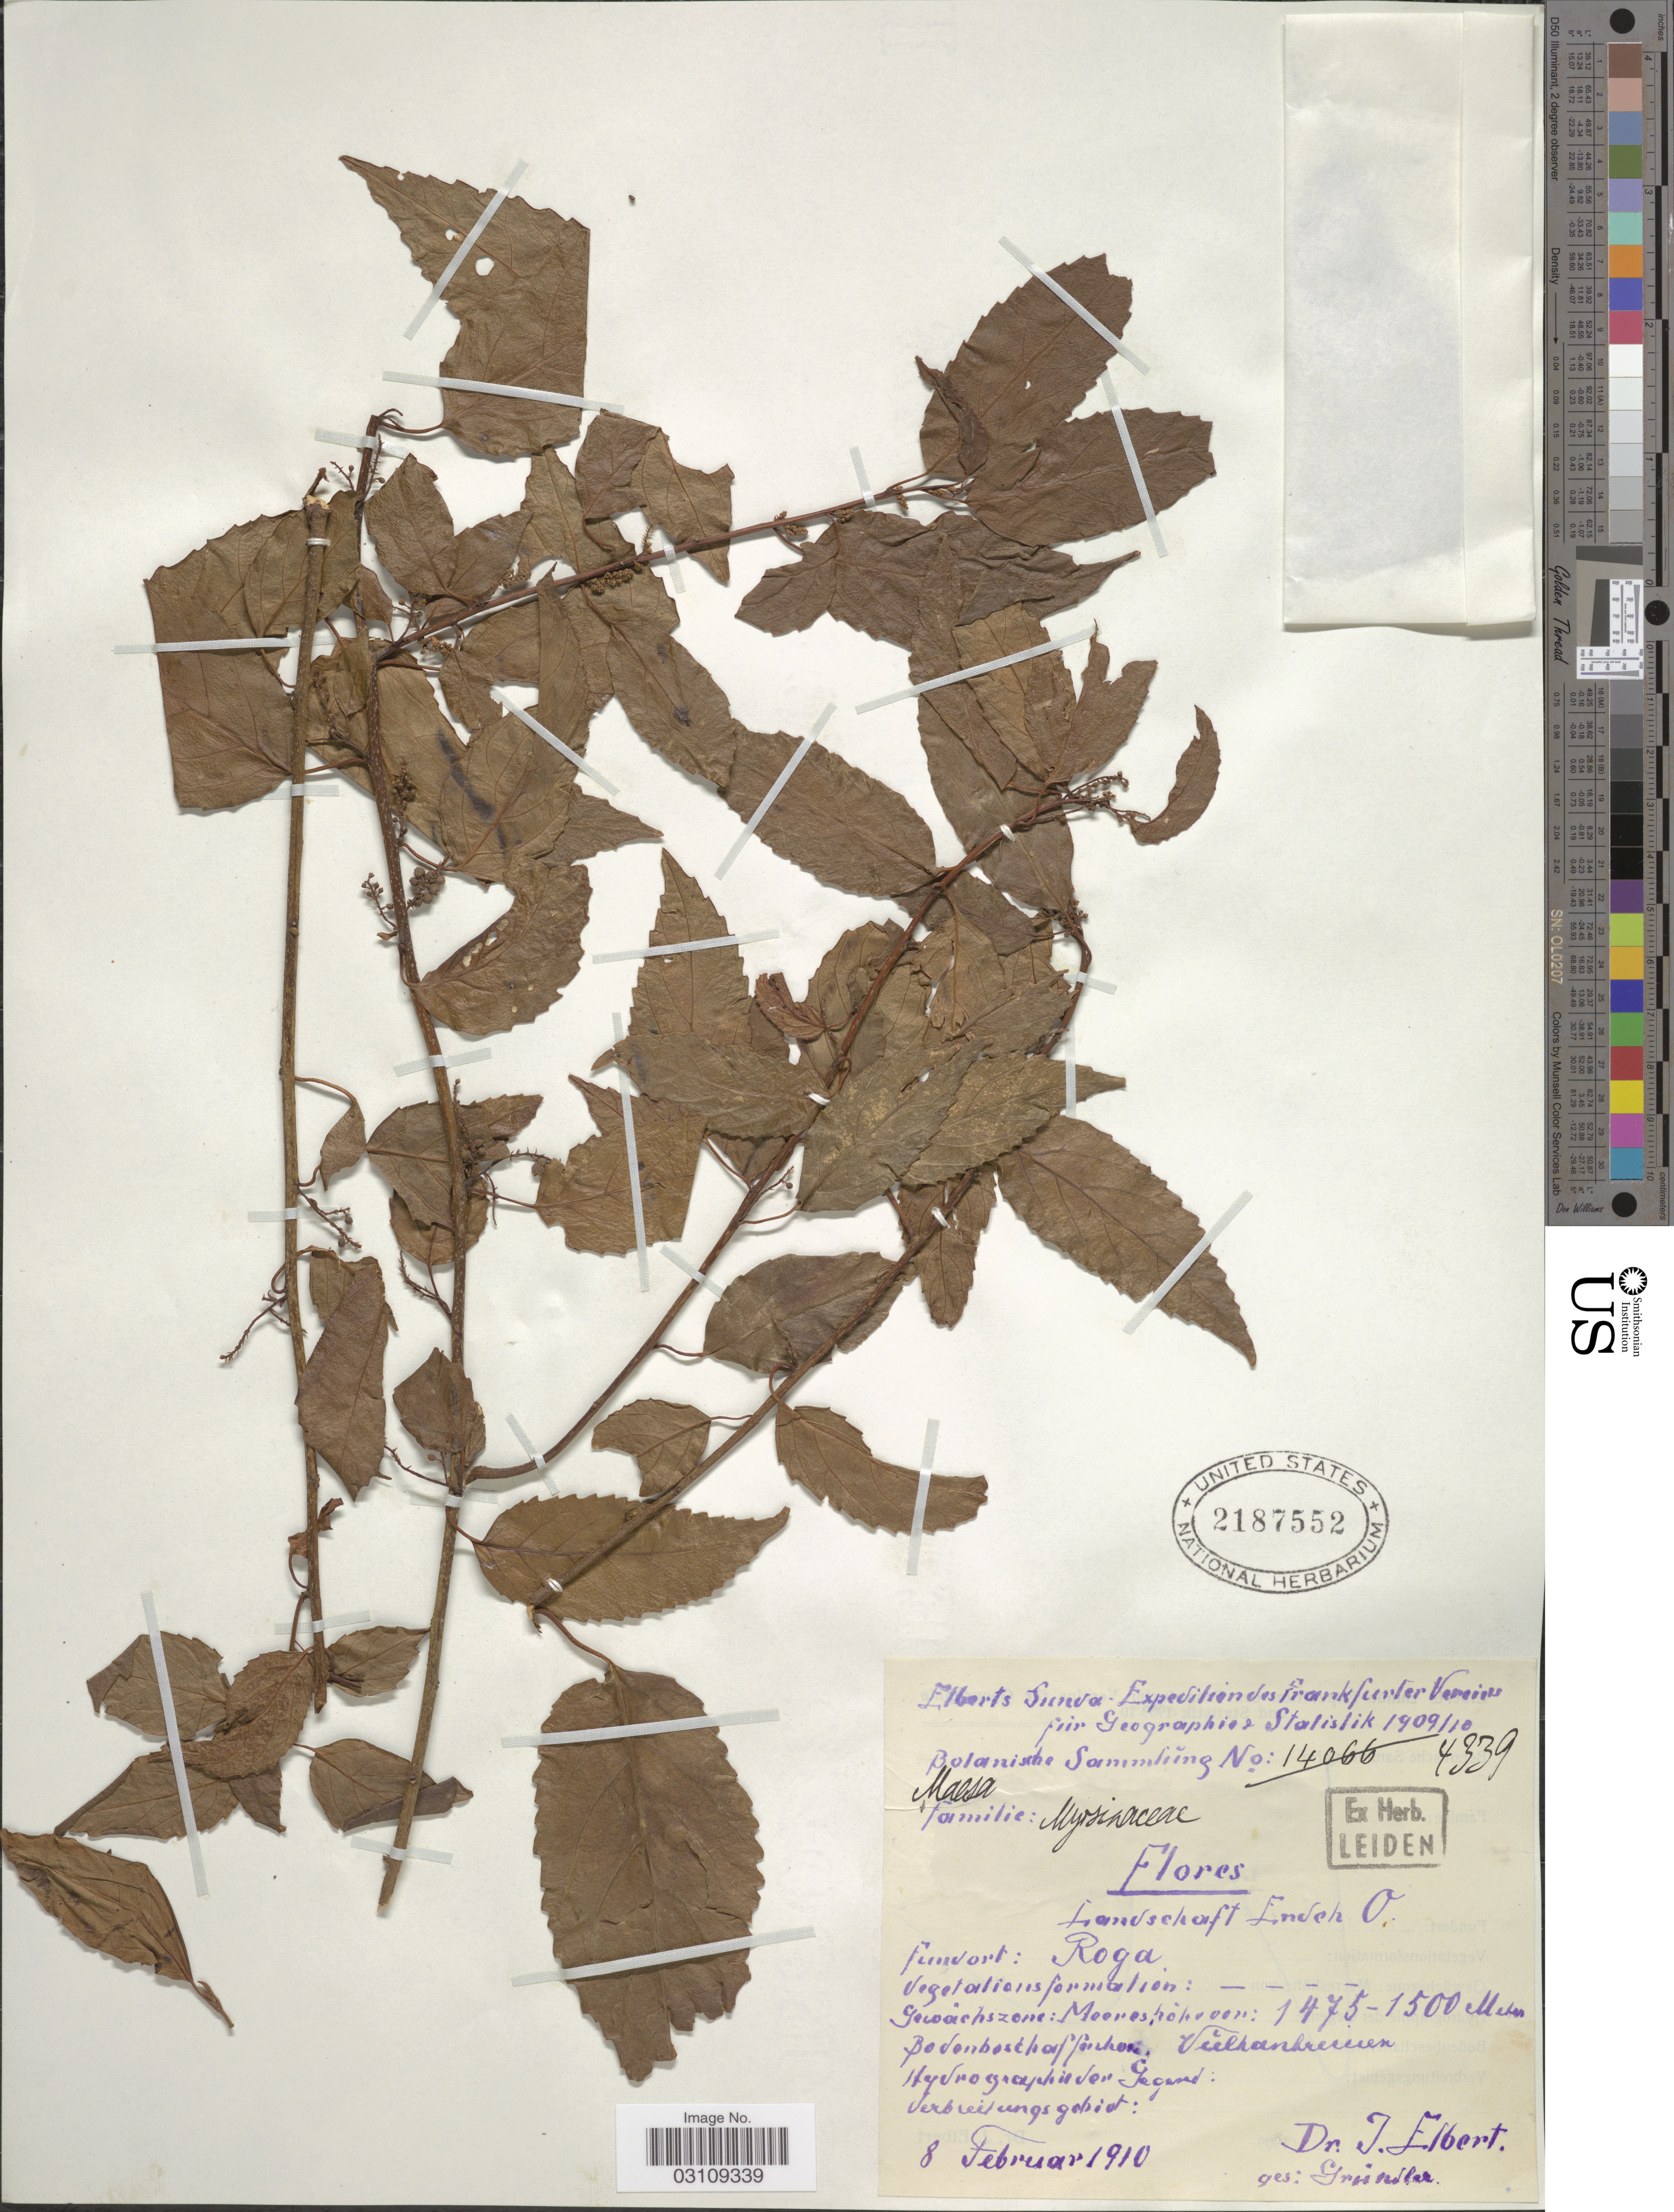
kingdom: Plantae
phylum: Tracheophyta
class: Magnoliopsida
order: Ericales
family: Primulaceae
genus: Maesa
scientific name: Maesa sp.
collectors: J. Elbert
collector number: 4339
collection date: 1910-02-08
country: Indonesia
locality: Roga.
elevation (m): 1475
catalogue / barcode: US 2187552